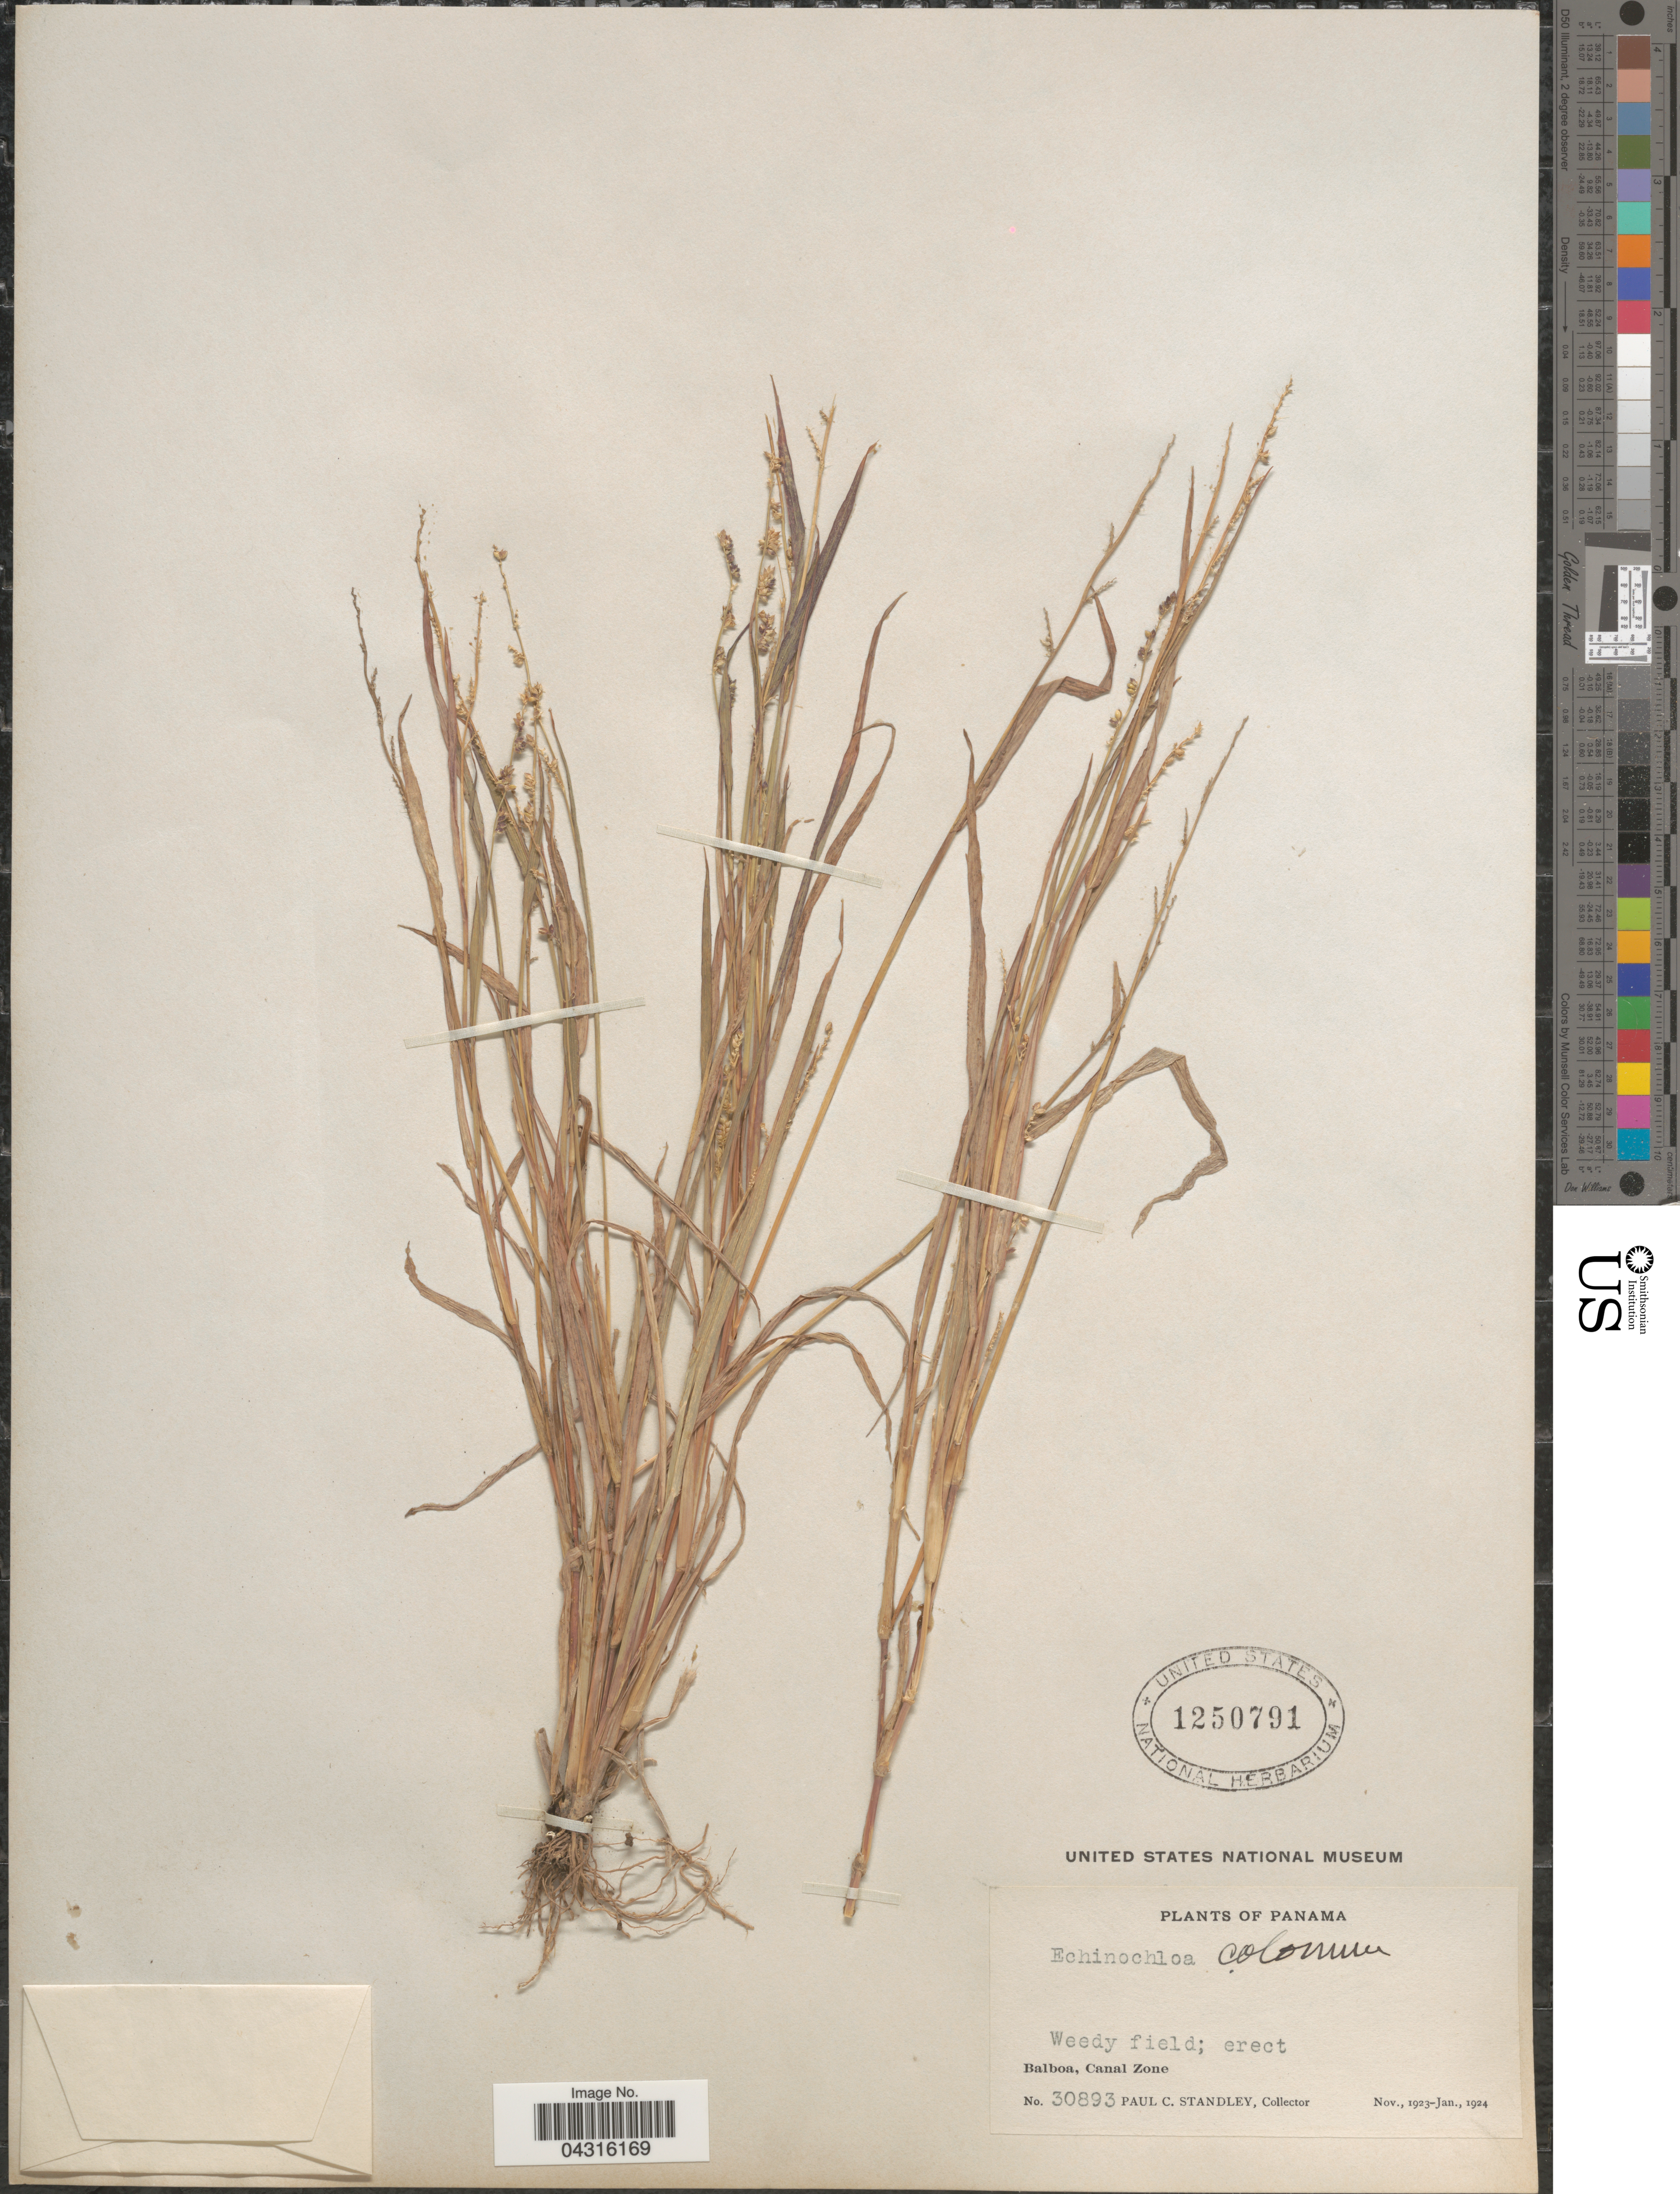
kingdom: Plantae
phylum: Tracheophyta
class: Liliopsida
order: Poales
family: Poaceae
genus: Echinochloa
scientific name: Echinochloa colona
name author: (L.) Link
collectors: P. C. Standley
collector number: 30893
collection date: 1923-11/1924-01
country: Panama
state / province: Colón / Panamá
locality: Balboa, Canal Zone.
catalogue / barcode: US 1250791